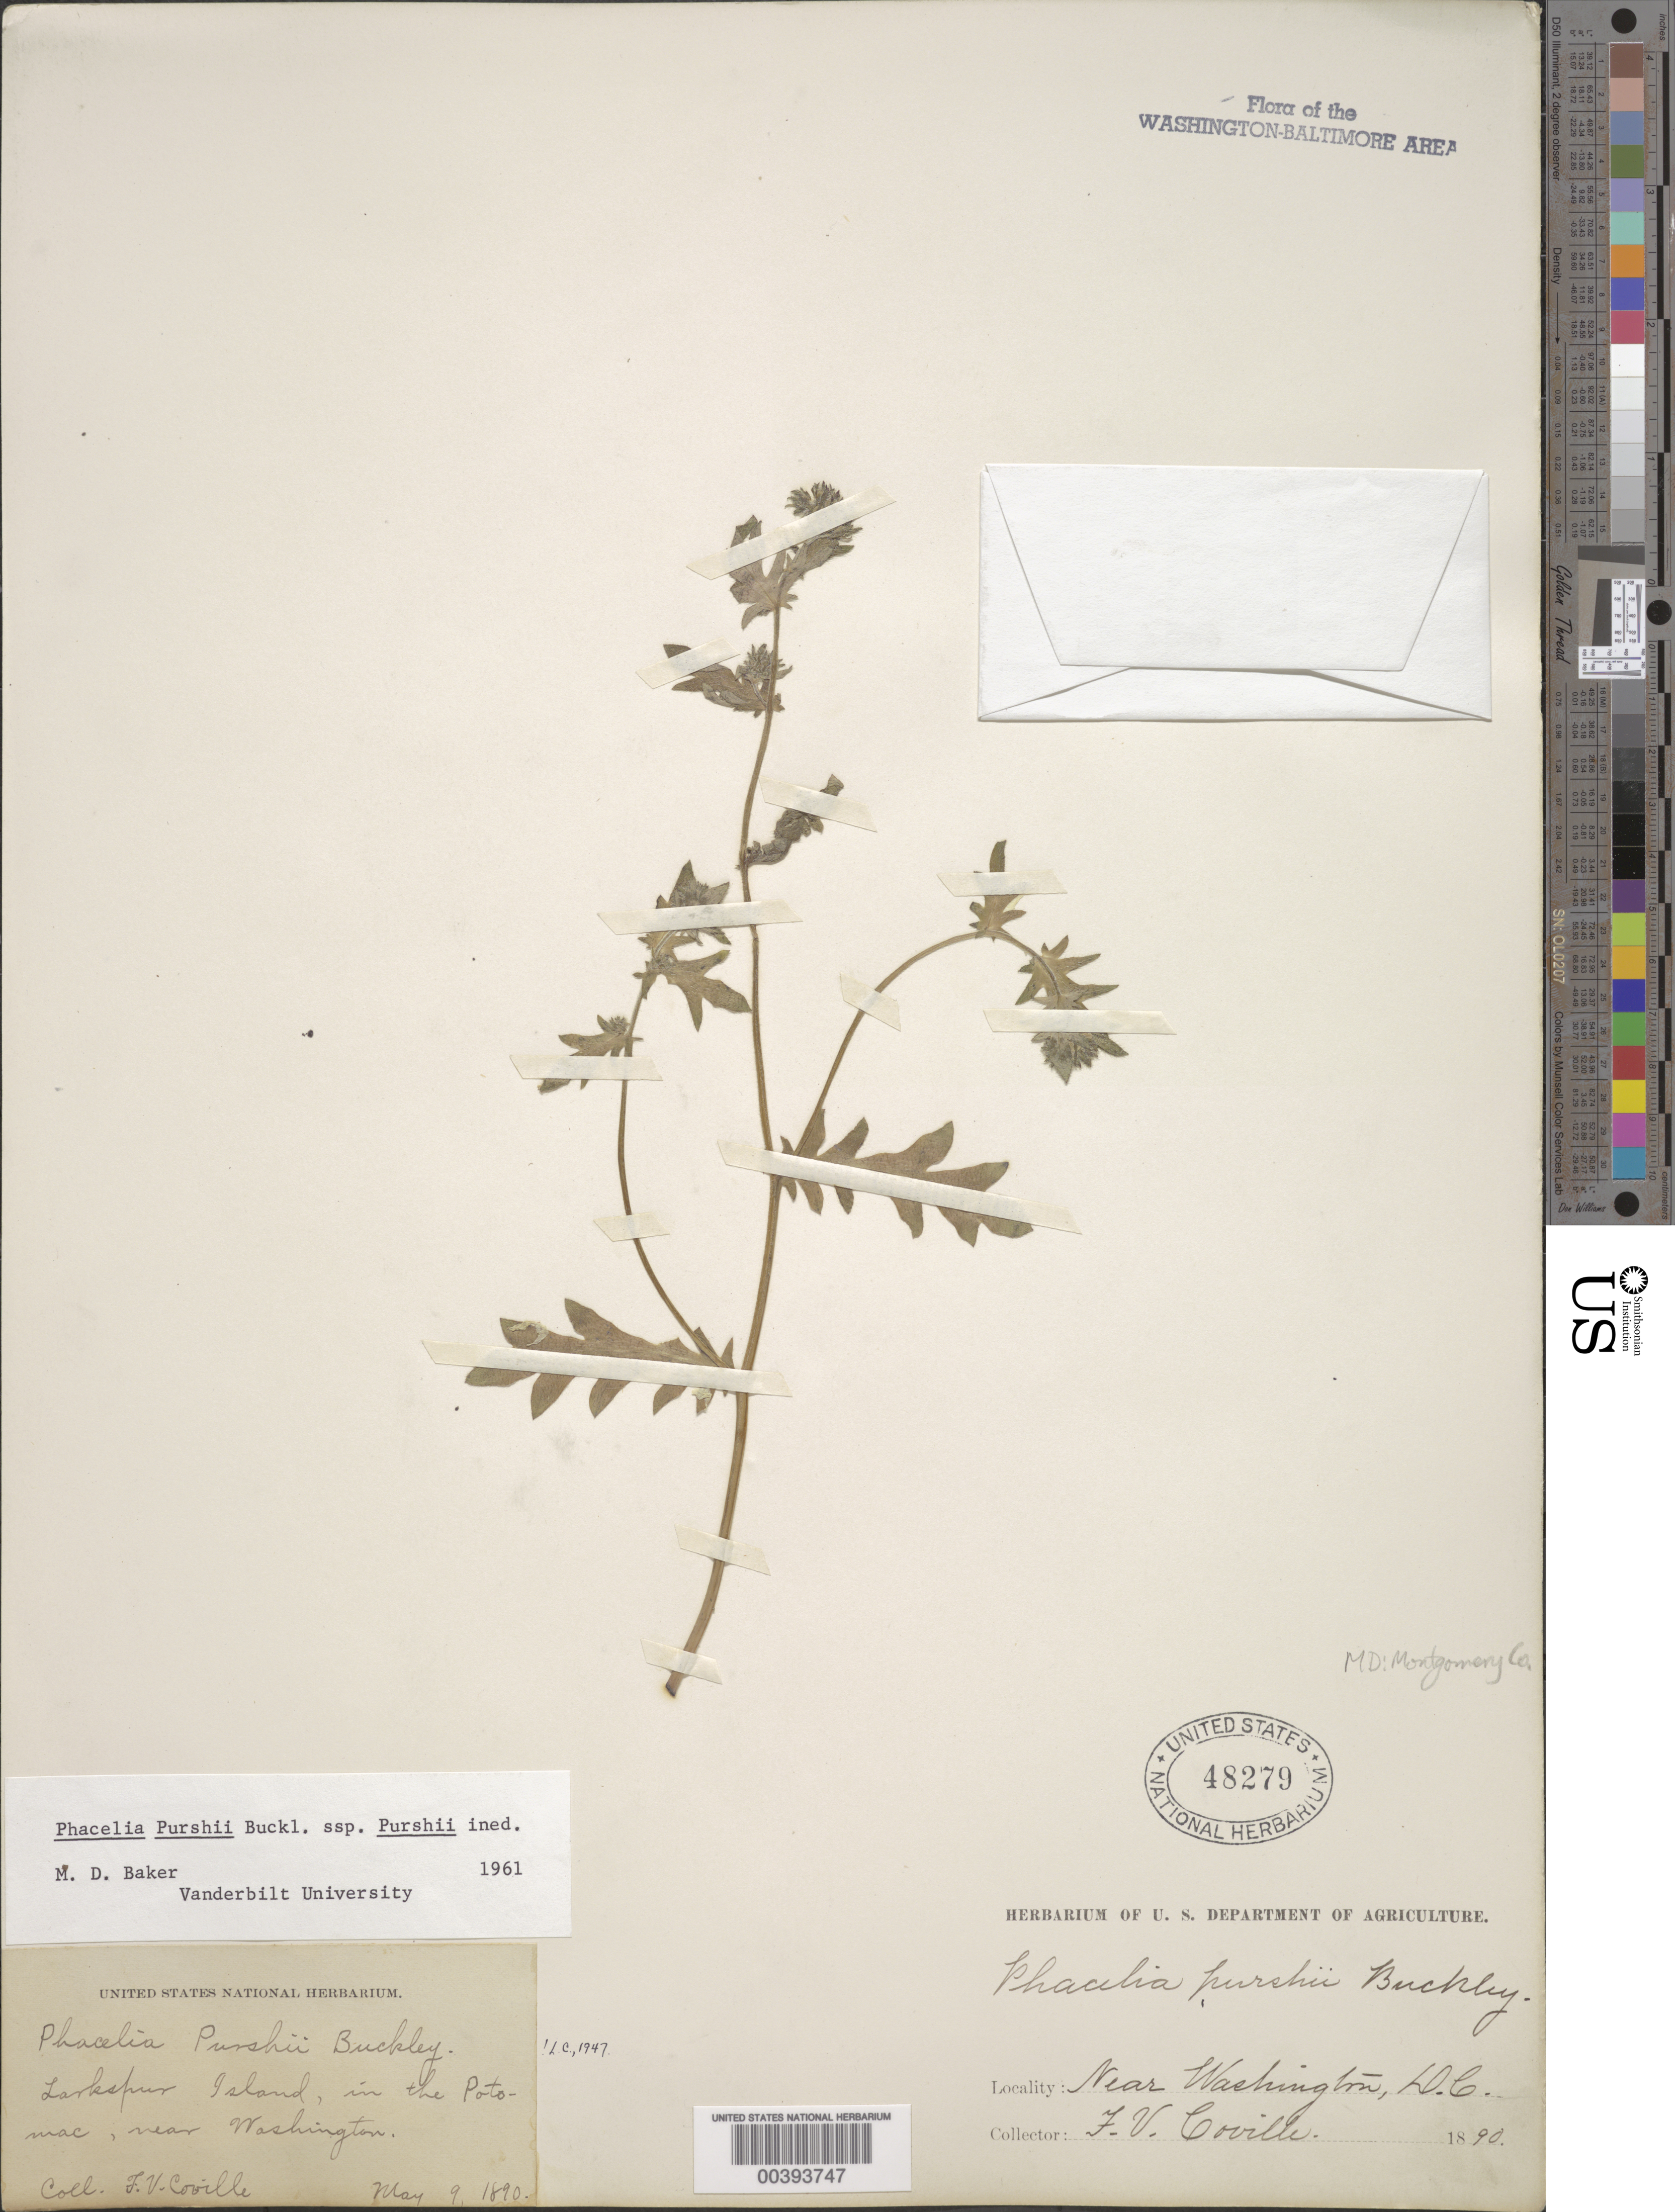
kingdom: Plantae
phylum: Tracheophyta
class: Magnoliopsida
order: Boraginales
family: Hydrophyllaceae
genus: Phacelia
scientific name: Phacelia purshii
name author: Buckley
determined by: Baker, M. D.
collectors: F. V. Coville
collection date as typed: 09 May 1890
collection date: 1890-05-09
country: United States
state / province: Maryland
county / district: Montgomery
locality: Larkspur Island, in the Potomac, near Washington C. & O. Canal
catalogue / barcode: US 48279